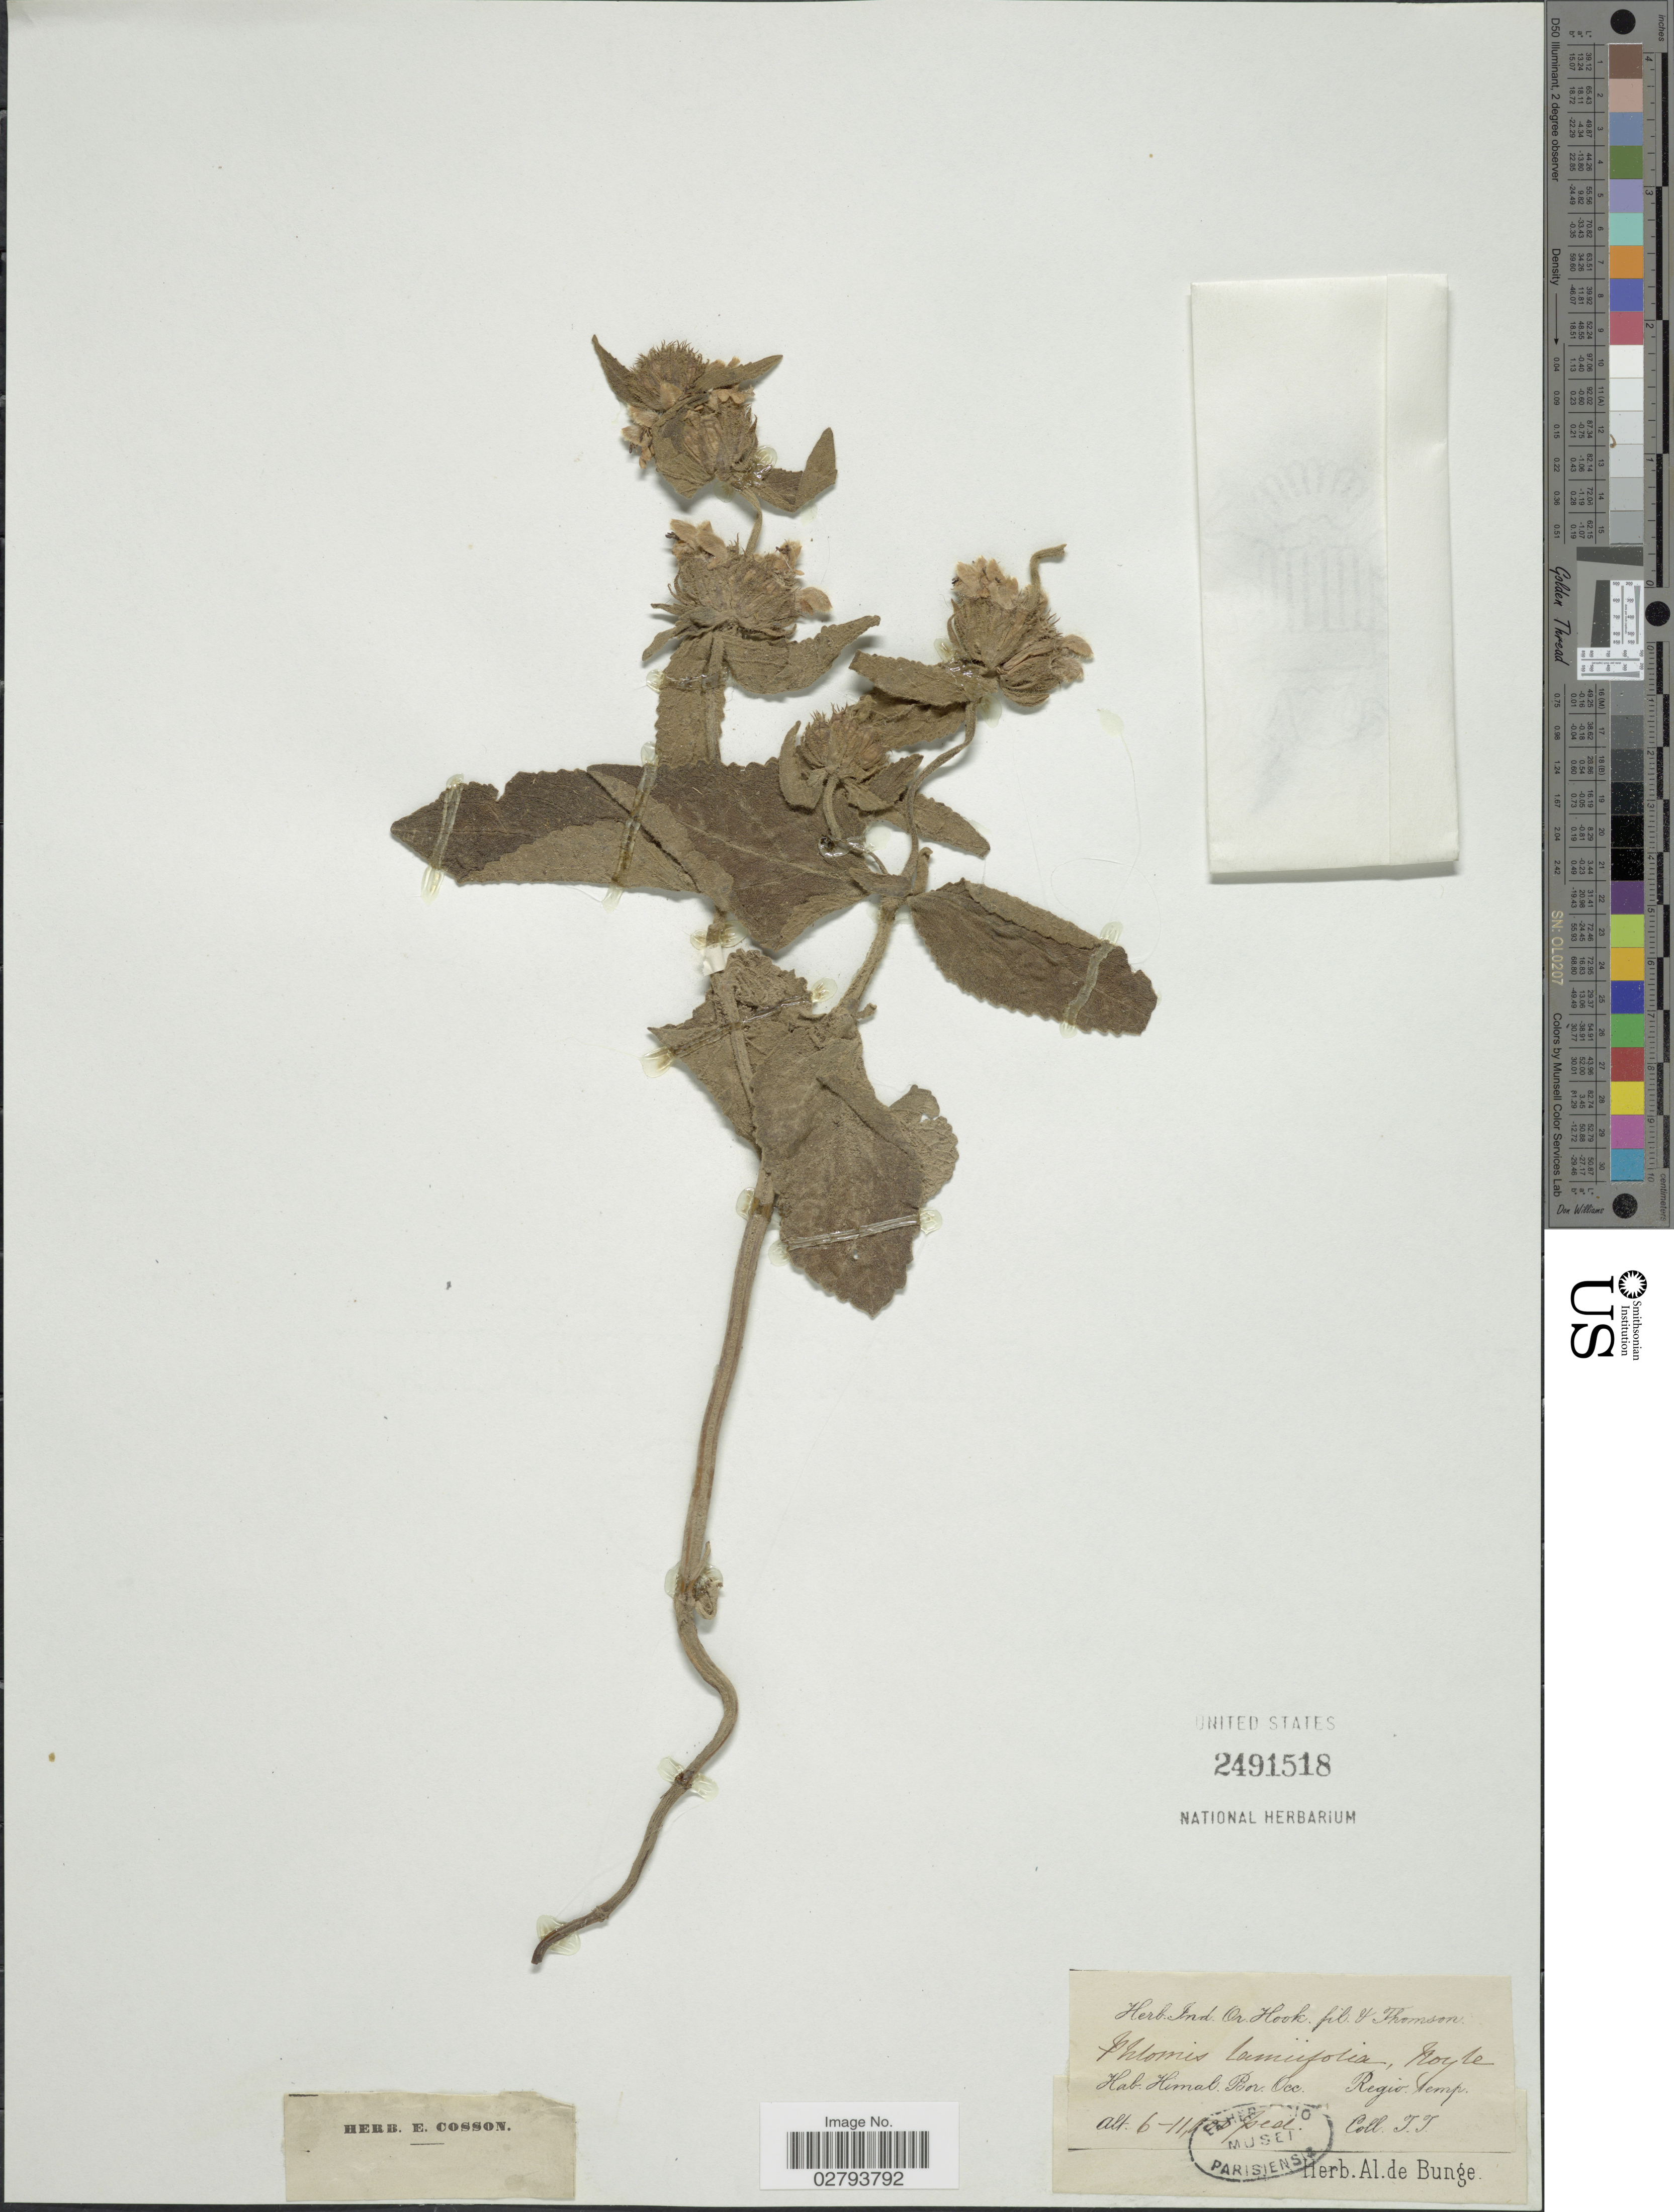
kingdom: Plantae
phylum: Tracheophyta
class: Magnoliopsida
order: Lamiales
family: Lamiaceae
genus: Phlomoides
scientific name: Phlomoides lamiifolia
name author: (Royle ex Benth.) Kamelin & Makhm.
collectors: T. Thomson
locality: Himal. Bor. Occ.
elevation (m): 1829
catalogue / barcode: US 2491518